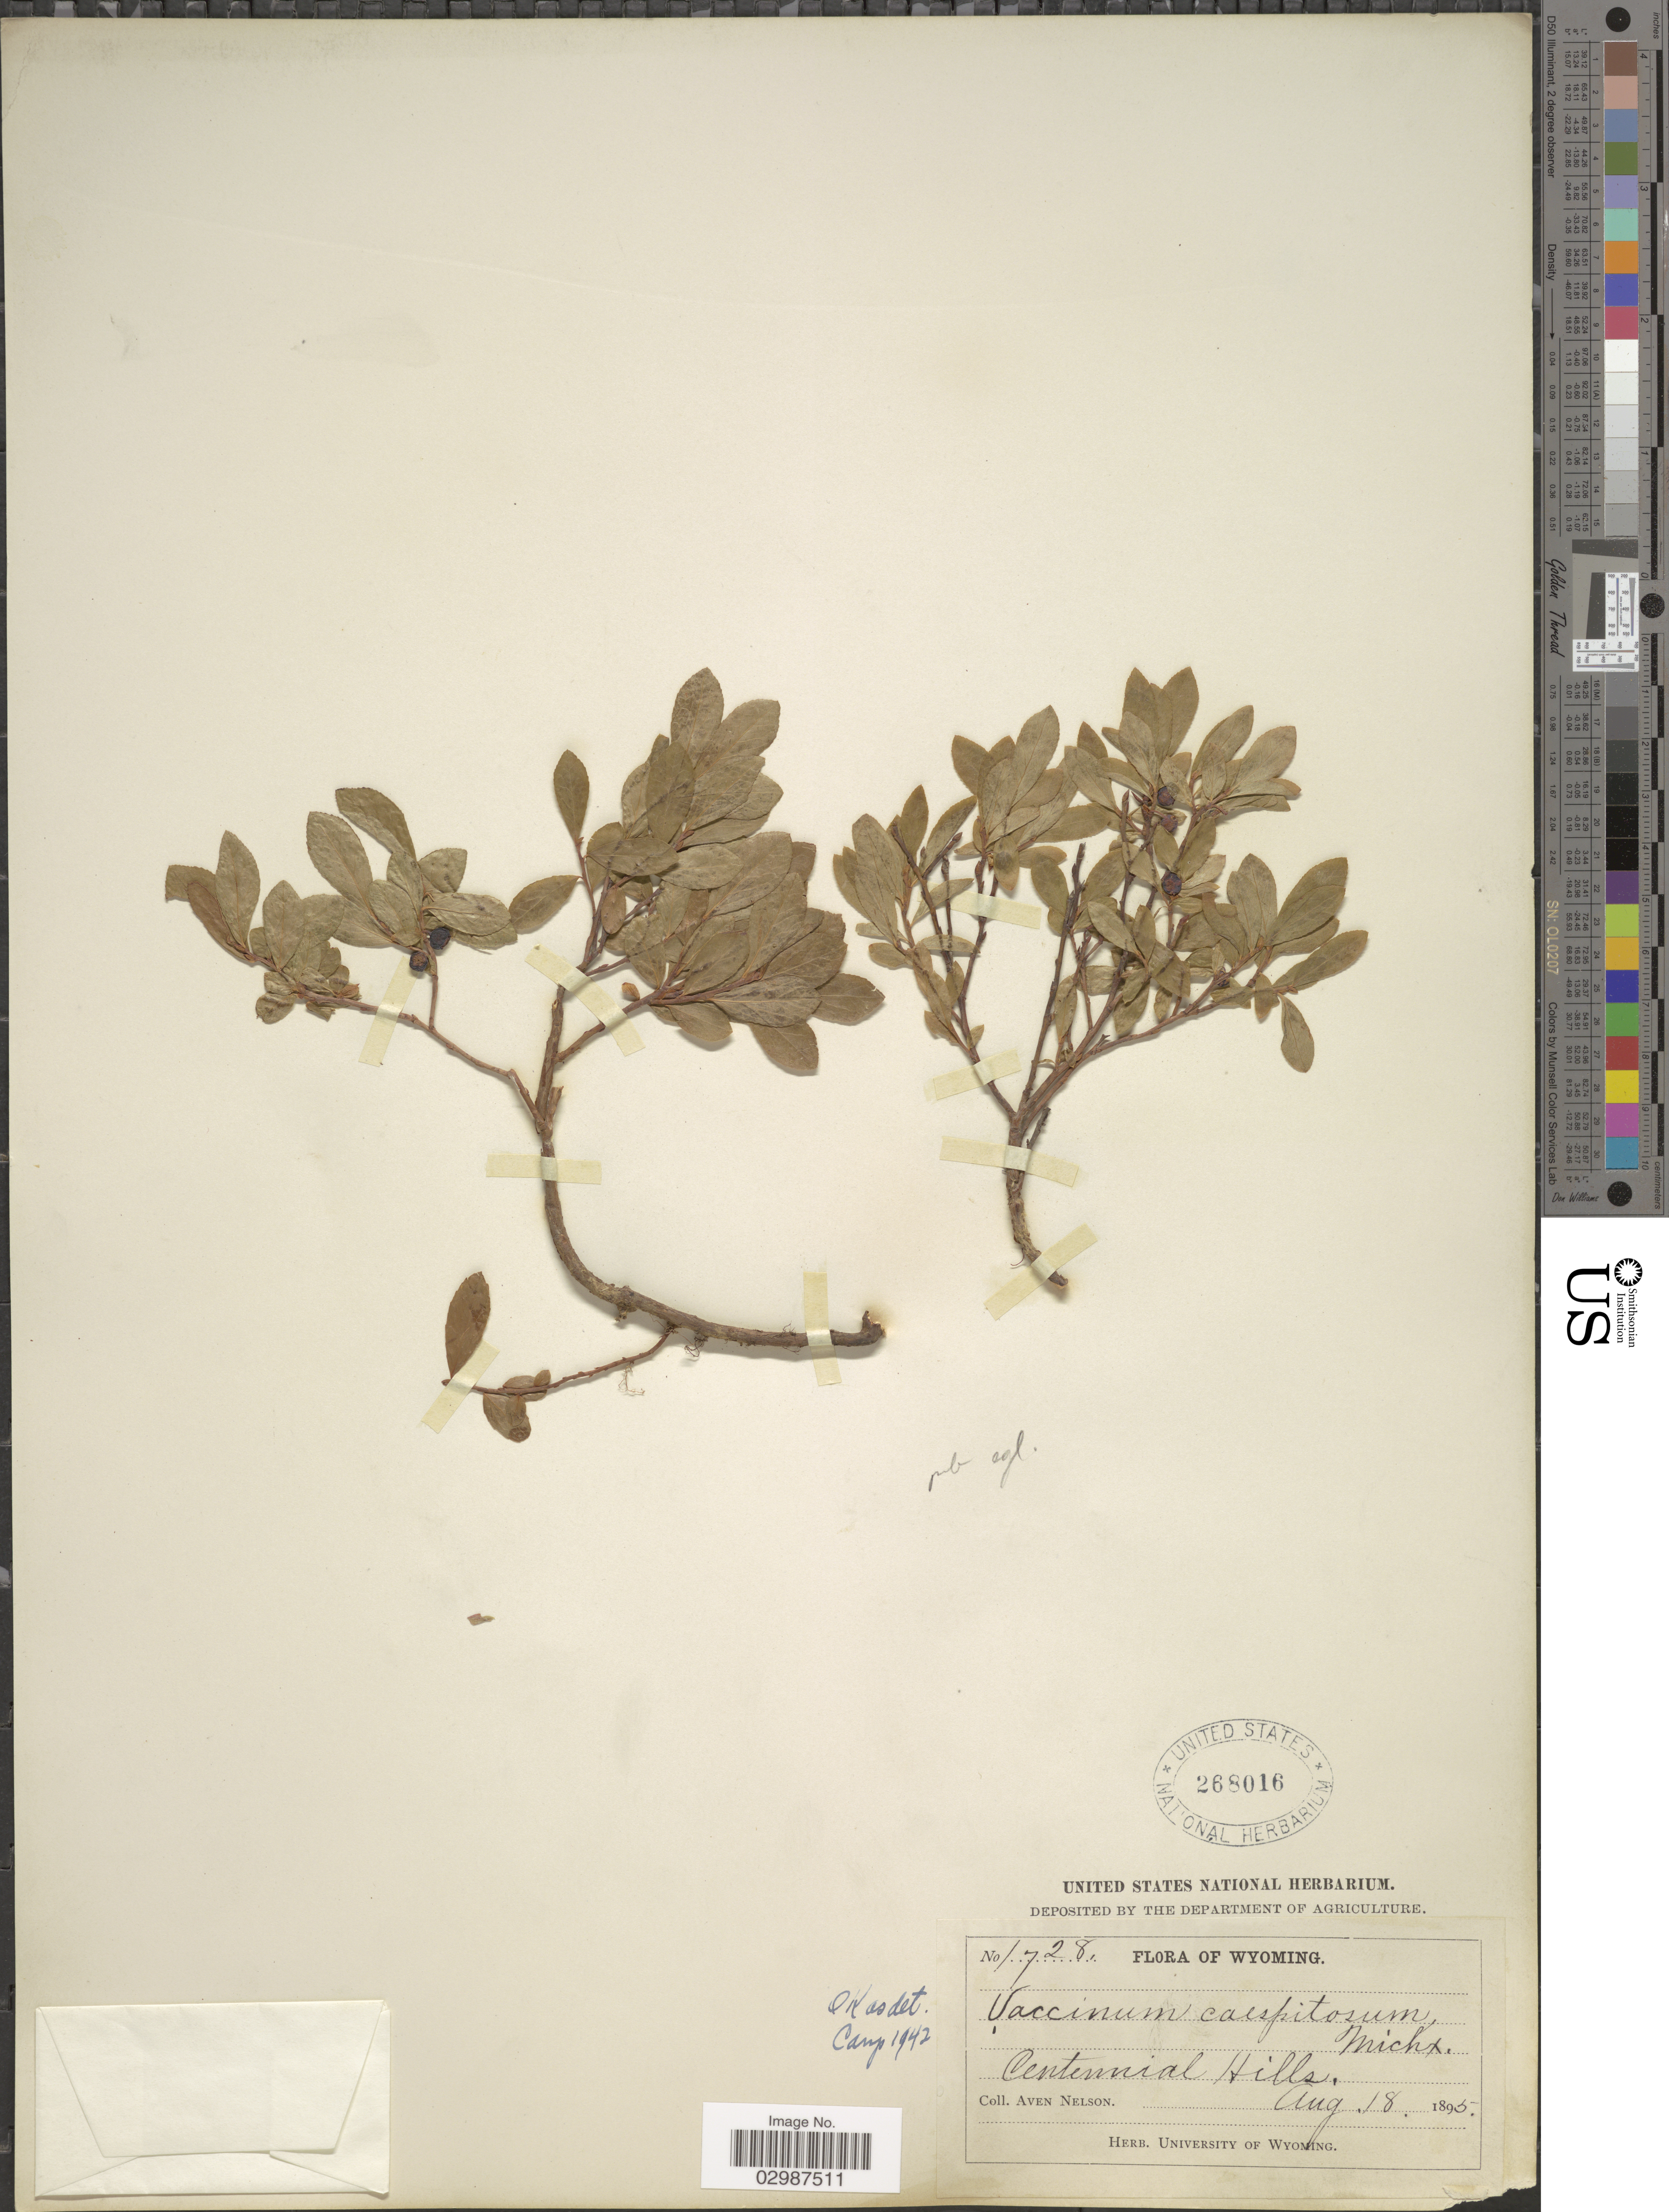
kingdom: Plantae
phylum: Tracheophyta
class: Magnoliopsida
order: Ericales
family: Ericaceae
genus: Vaccinium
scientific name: Vaccinium caespitosum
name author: Michx.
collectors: A. Nelson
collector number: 1728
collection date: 1895-08-18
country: United States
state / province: Wyoming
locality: Centennial Hills.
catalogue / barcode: US 268016